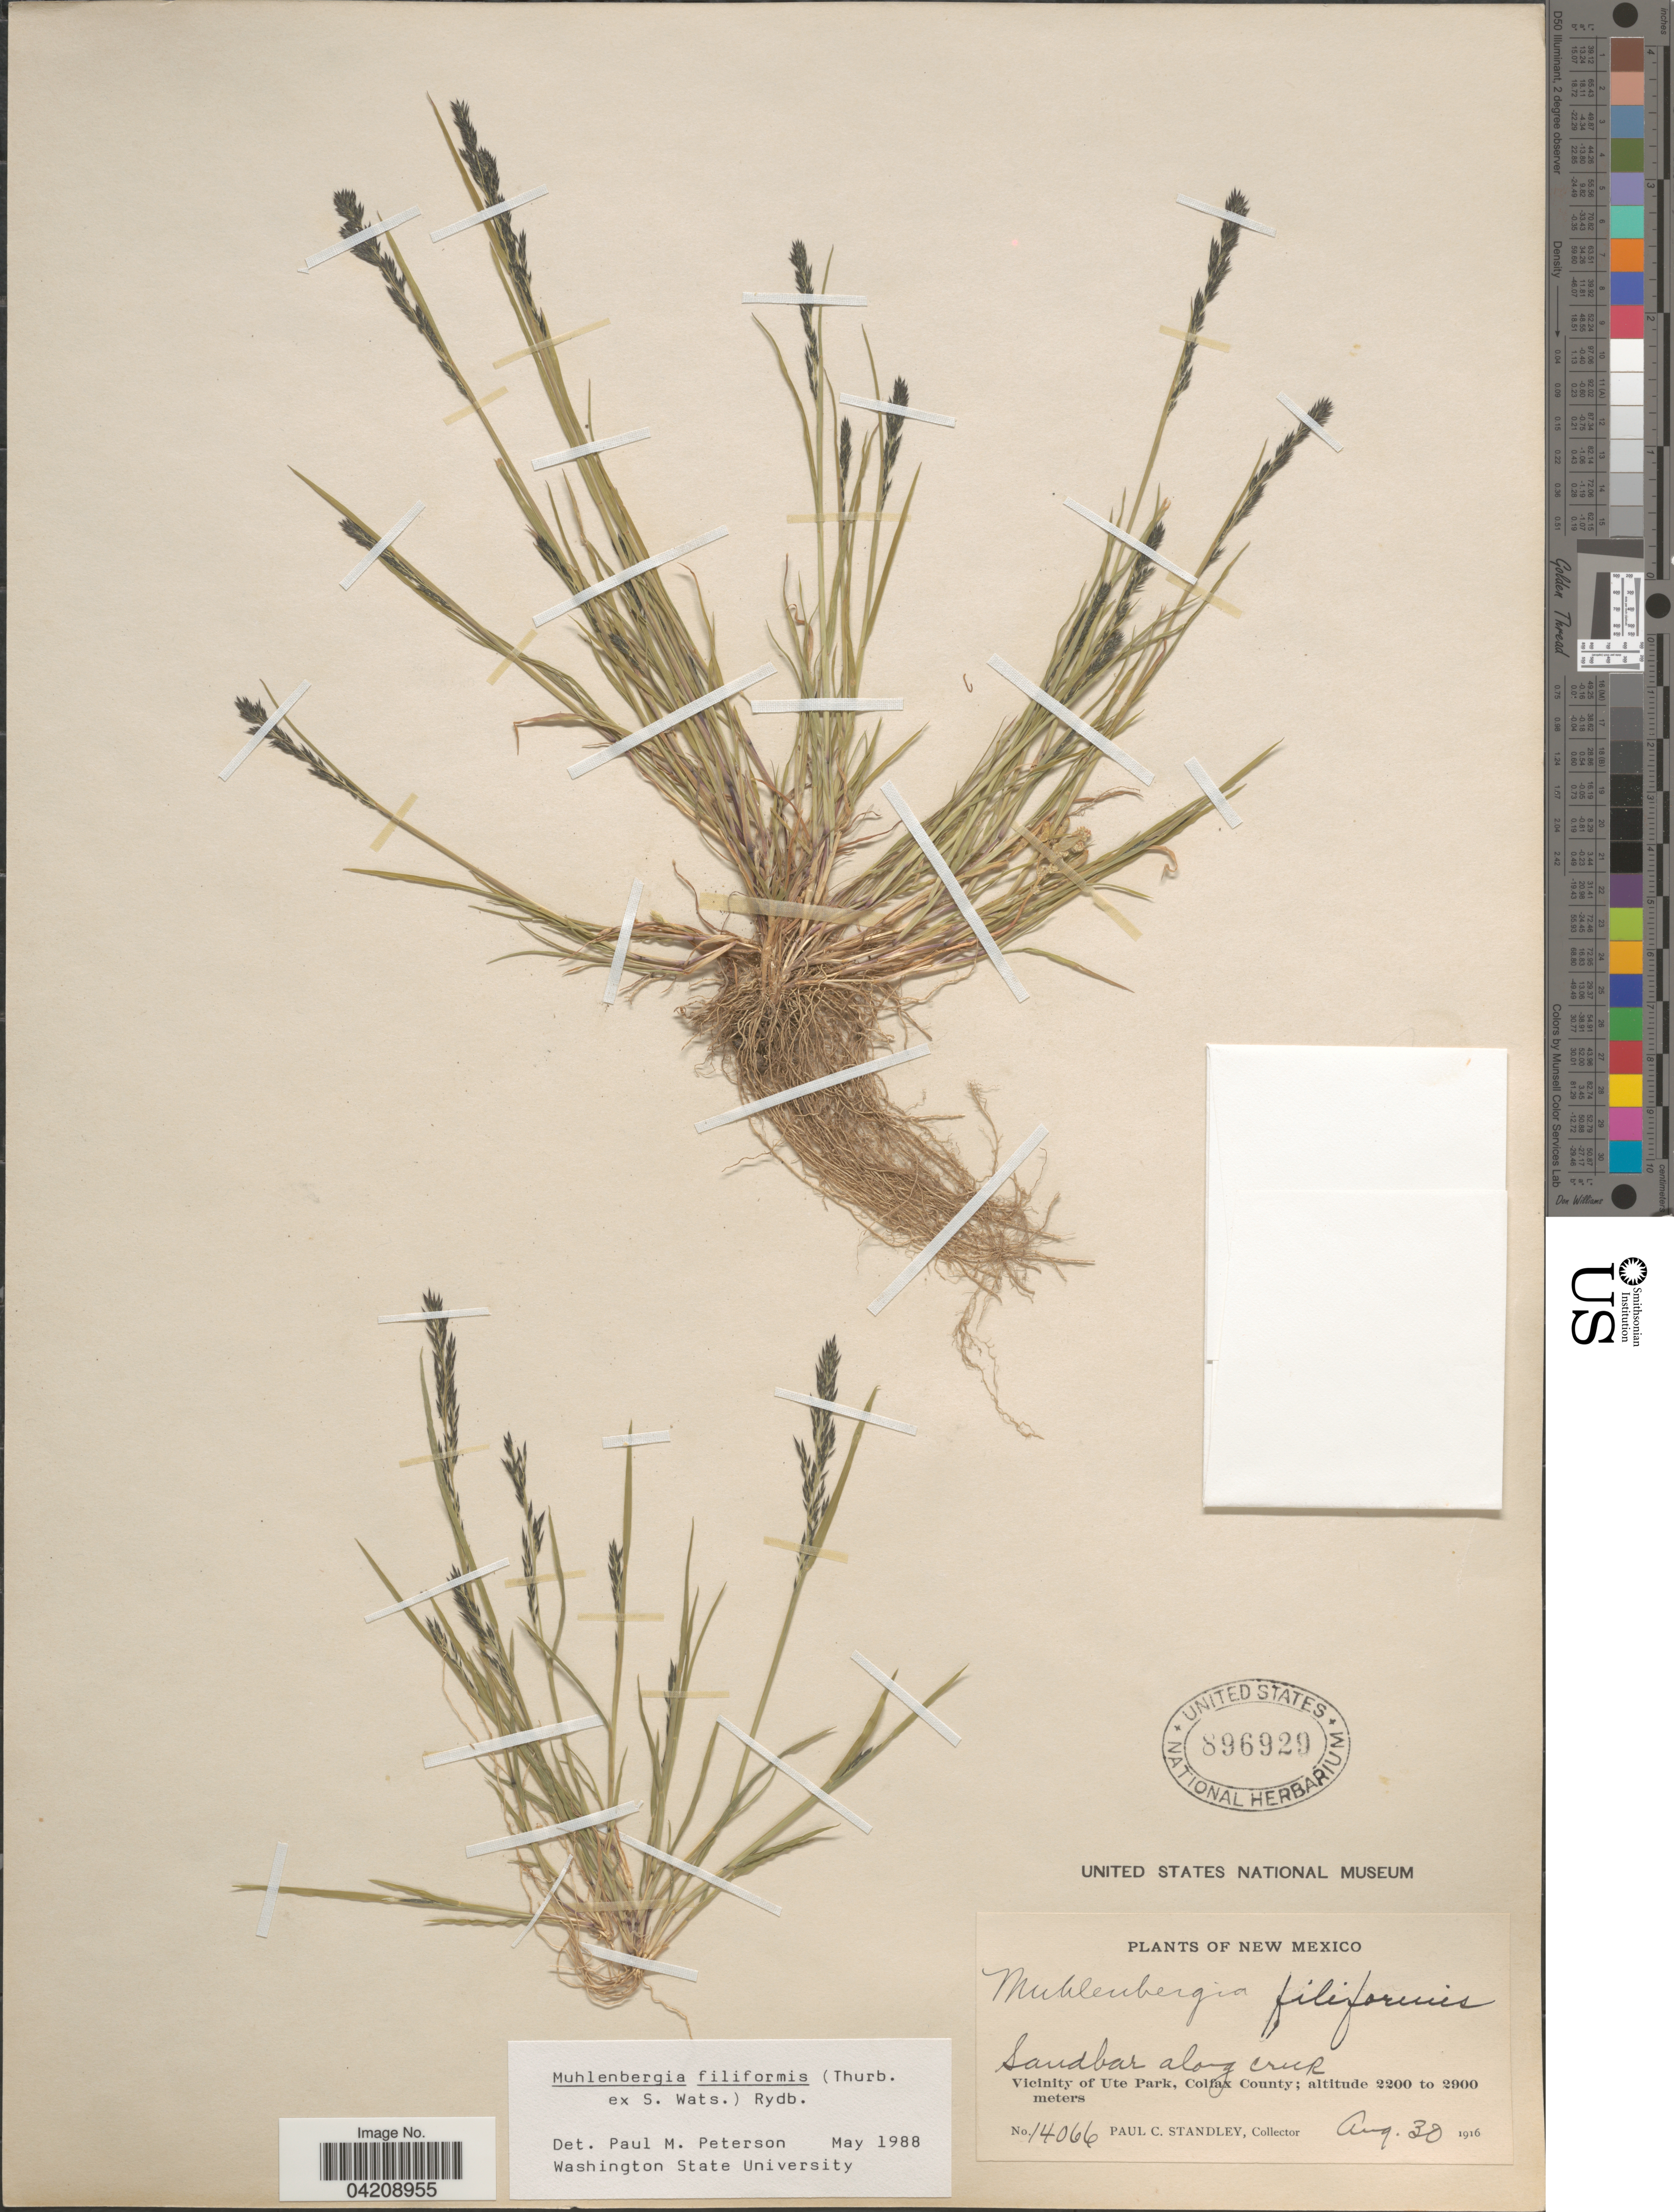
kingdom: Plantae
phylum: Tracheophyta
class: Liliopsida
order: Poales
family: Poaceae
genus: Muhlenbergia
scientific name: Muhlenbergia filiformis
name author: (Thurb. ex S. Watson) Rydb.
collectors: P. C. Standley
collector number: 14066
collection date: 1916-08-30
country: United States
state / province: New Mexico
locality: Sandbar along creek. Vicinity of Ute Park, Colfax County.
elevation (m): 2200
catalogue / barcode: US 896929